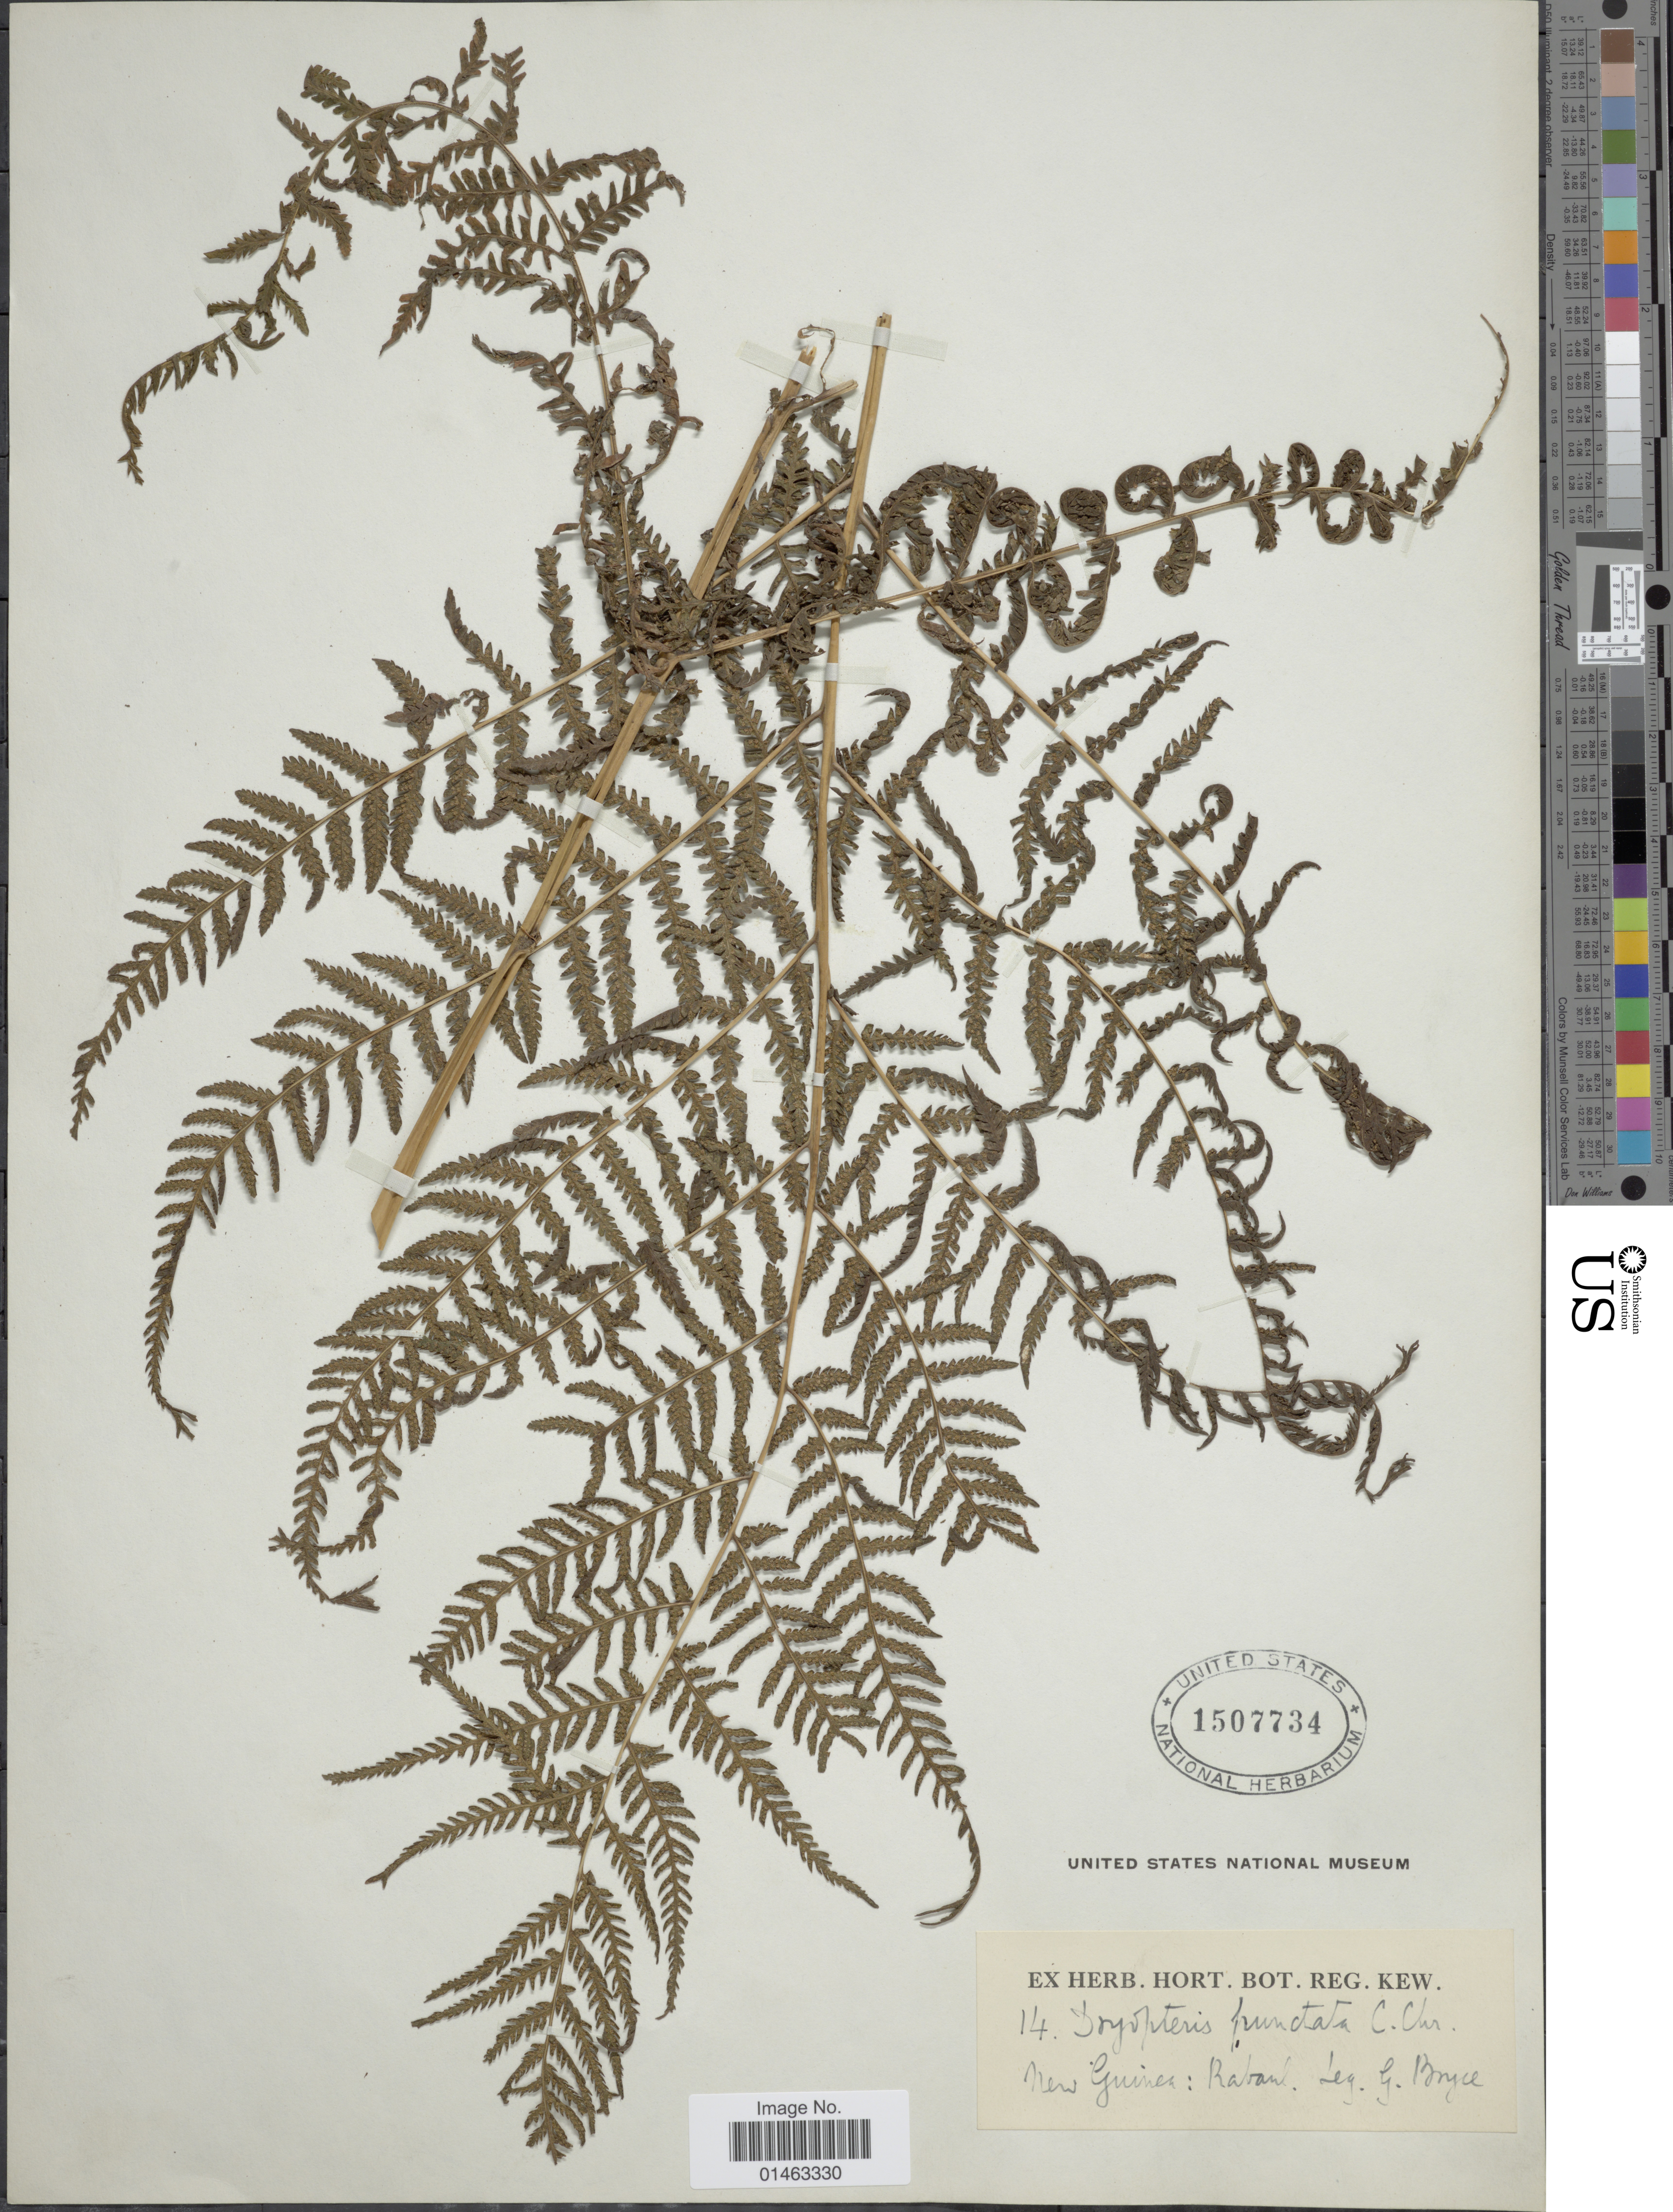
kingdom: Plantae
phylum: Tracheophyta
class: Polypodiopsida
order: Polypodiales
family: Dennstaedtiaceae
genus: Hypolepis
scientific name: Hypolepis punctata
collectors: G. Bryce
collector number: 14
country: Papua New Guinea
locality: New Guinea: Rabaul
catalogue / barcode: US 1507734